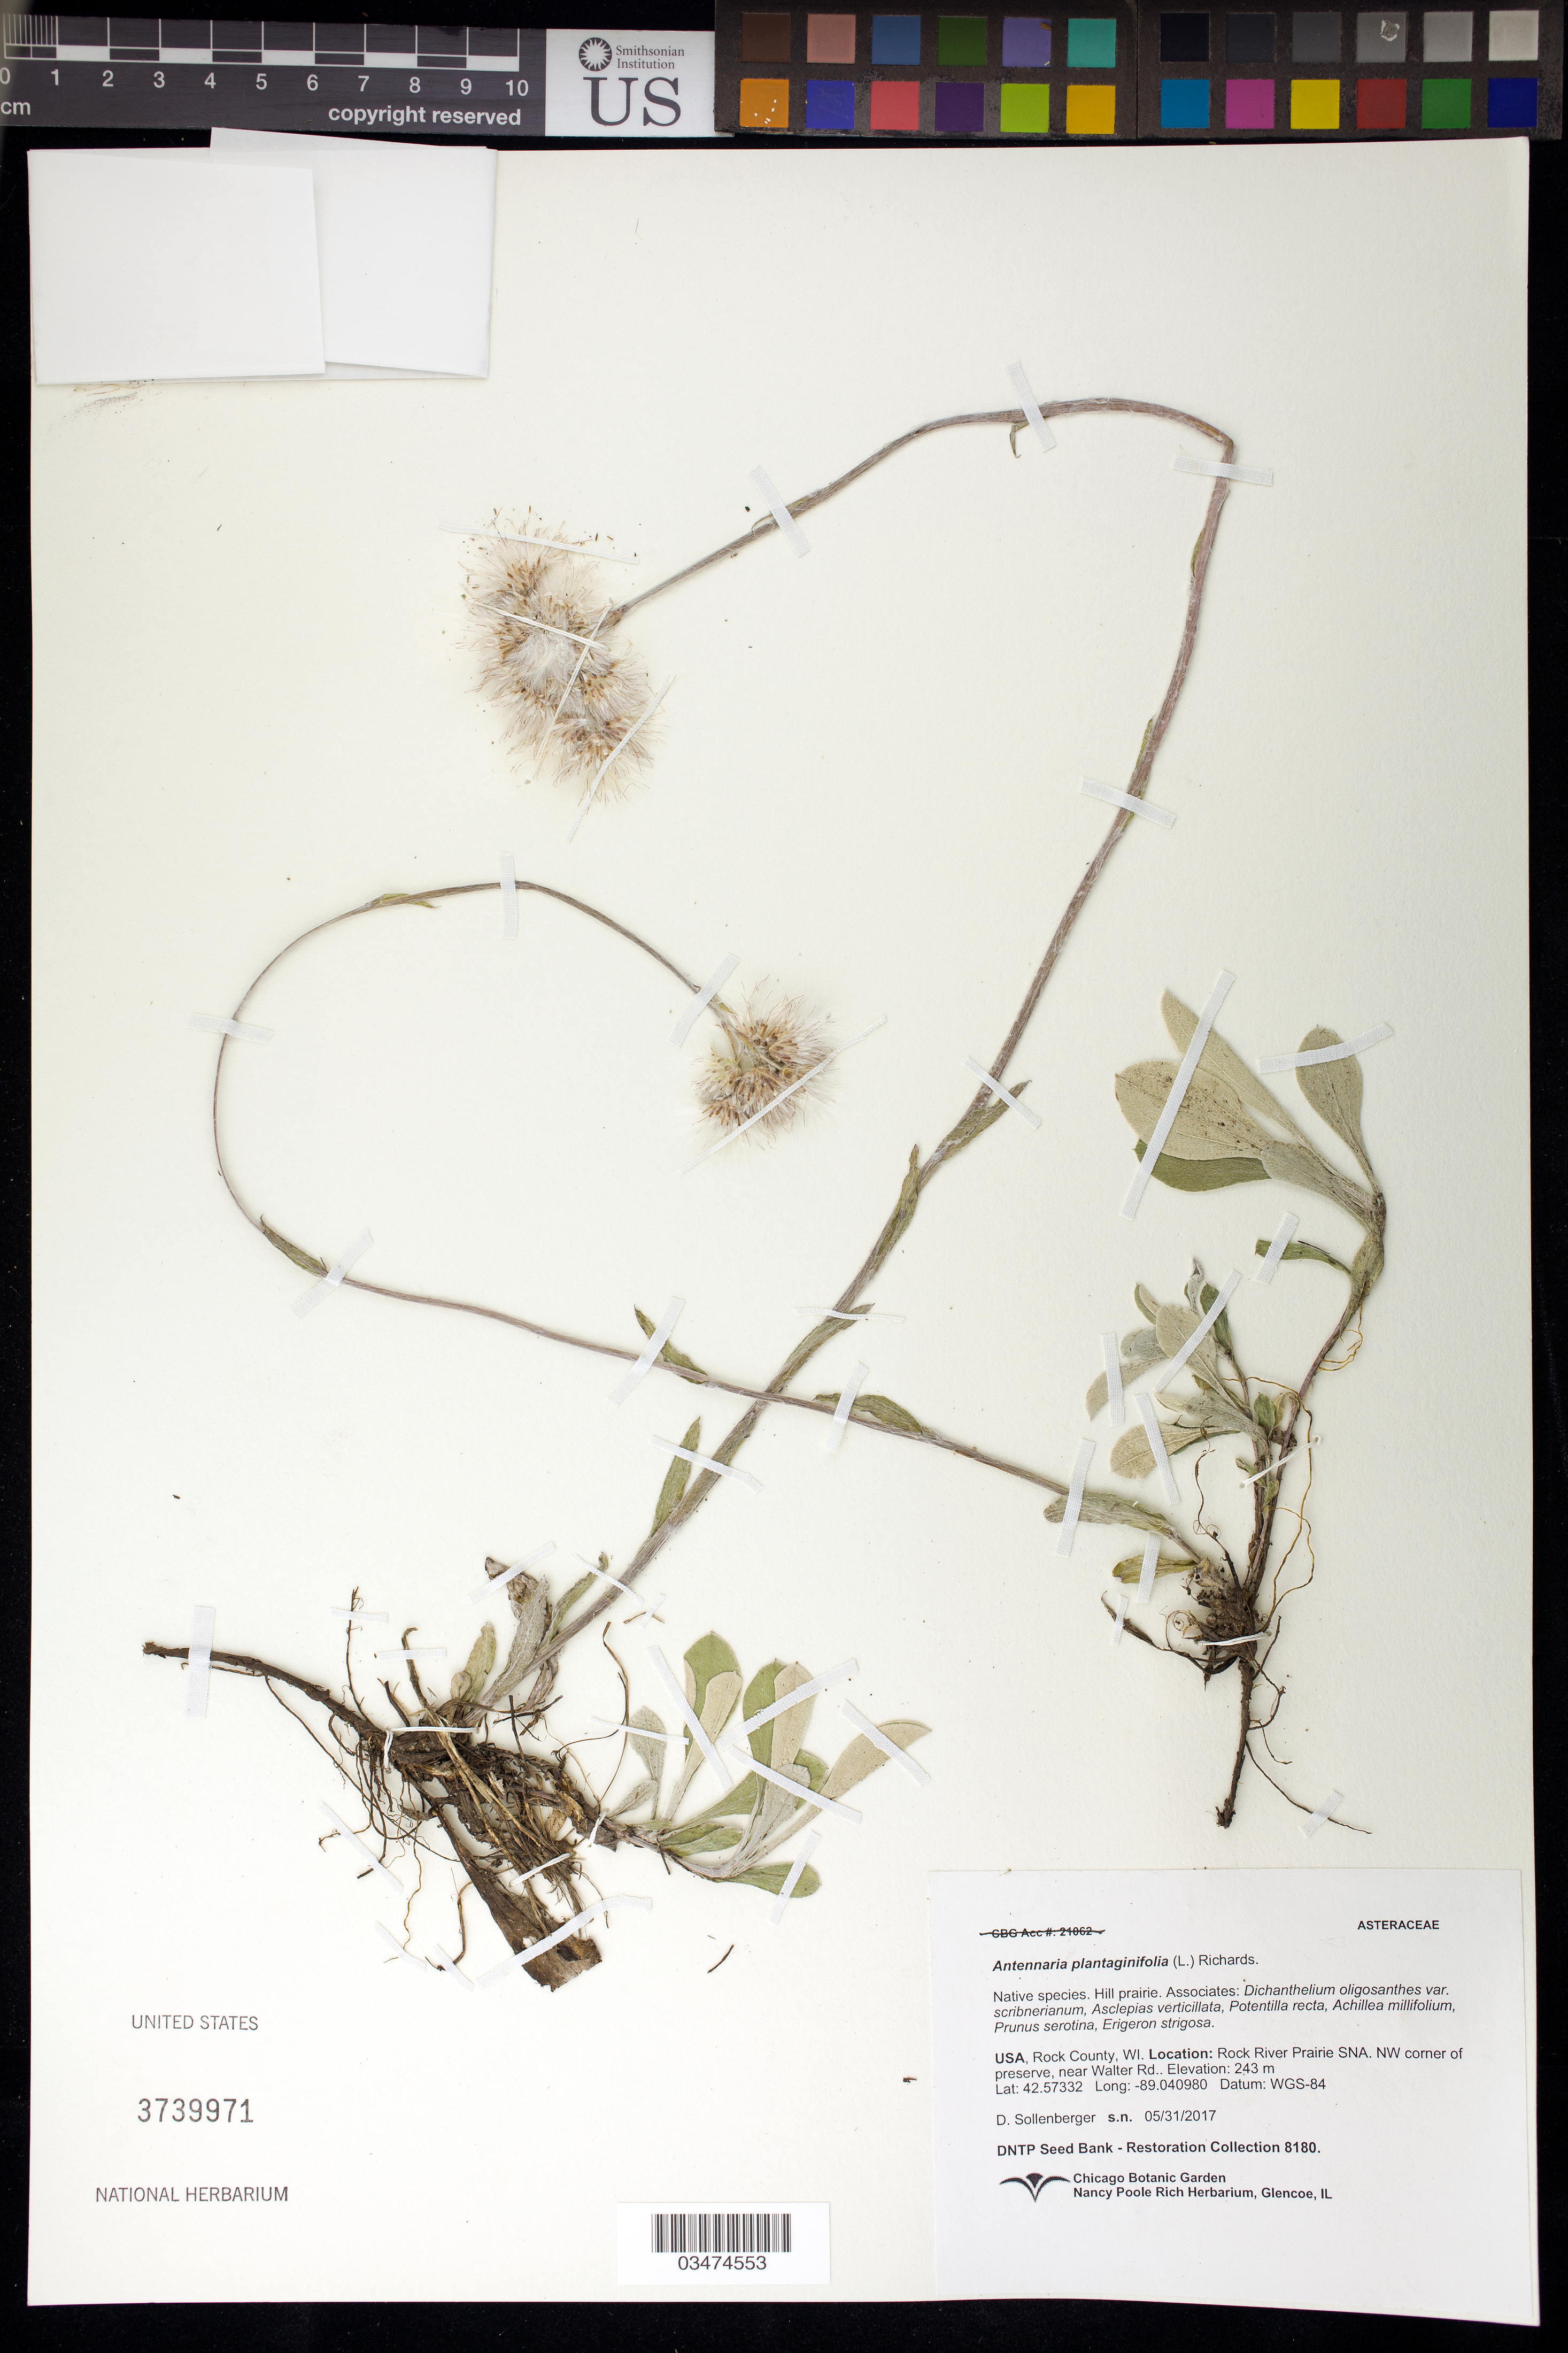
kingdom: Plantae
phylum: Tracheophyta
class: Magnoliopsida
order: Asterales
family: Asteraceae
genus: Antennaria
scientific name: Antennaria plantaginifolia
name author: (L.) Richardson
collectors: D. Sollenberger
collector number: CBG-8180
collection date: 2017-05-31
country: United States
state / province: Wisconsin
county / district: Rock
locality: NW corner of preserve, near Walter Rd.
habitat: Hill prairie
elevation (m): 243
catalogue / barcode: US 3739971